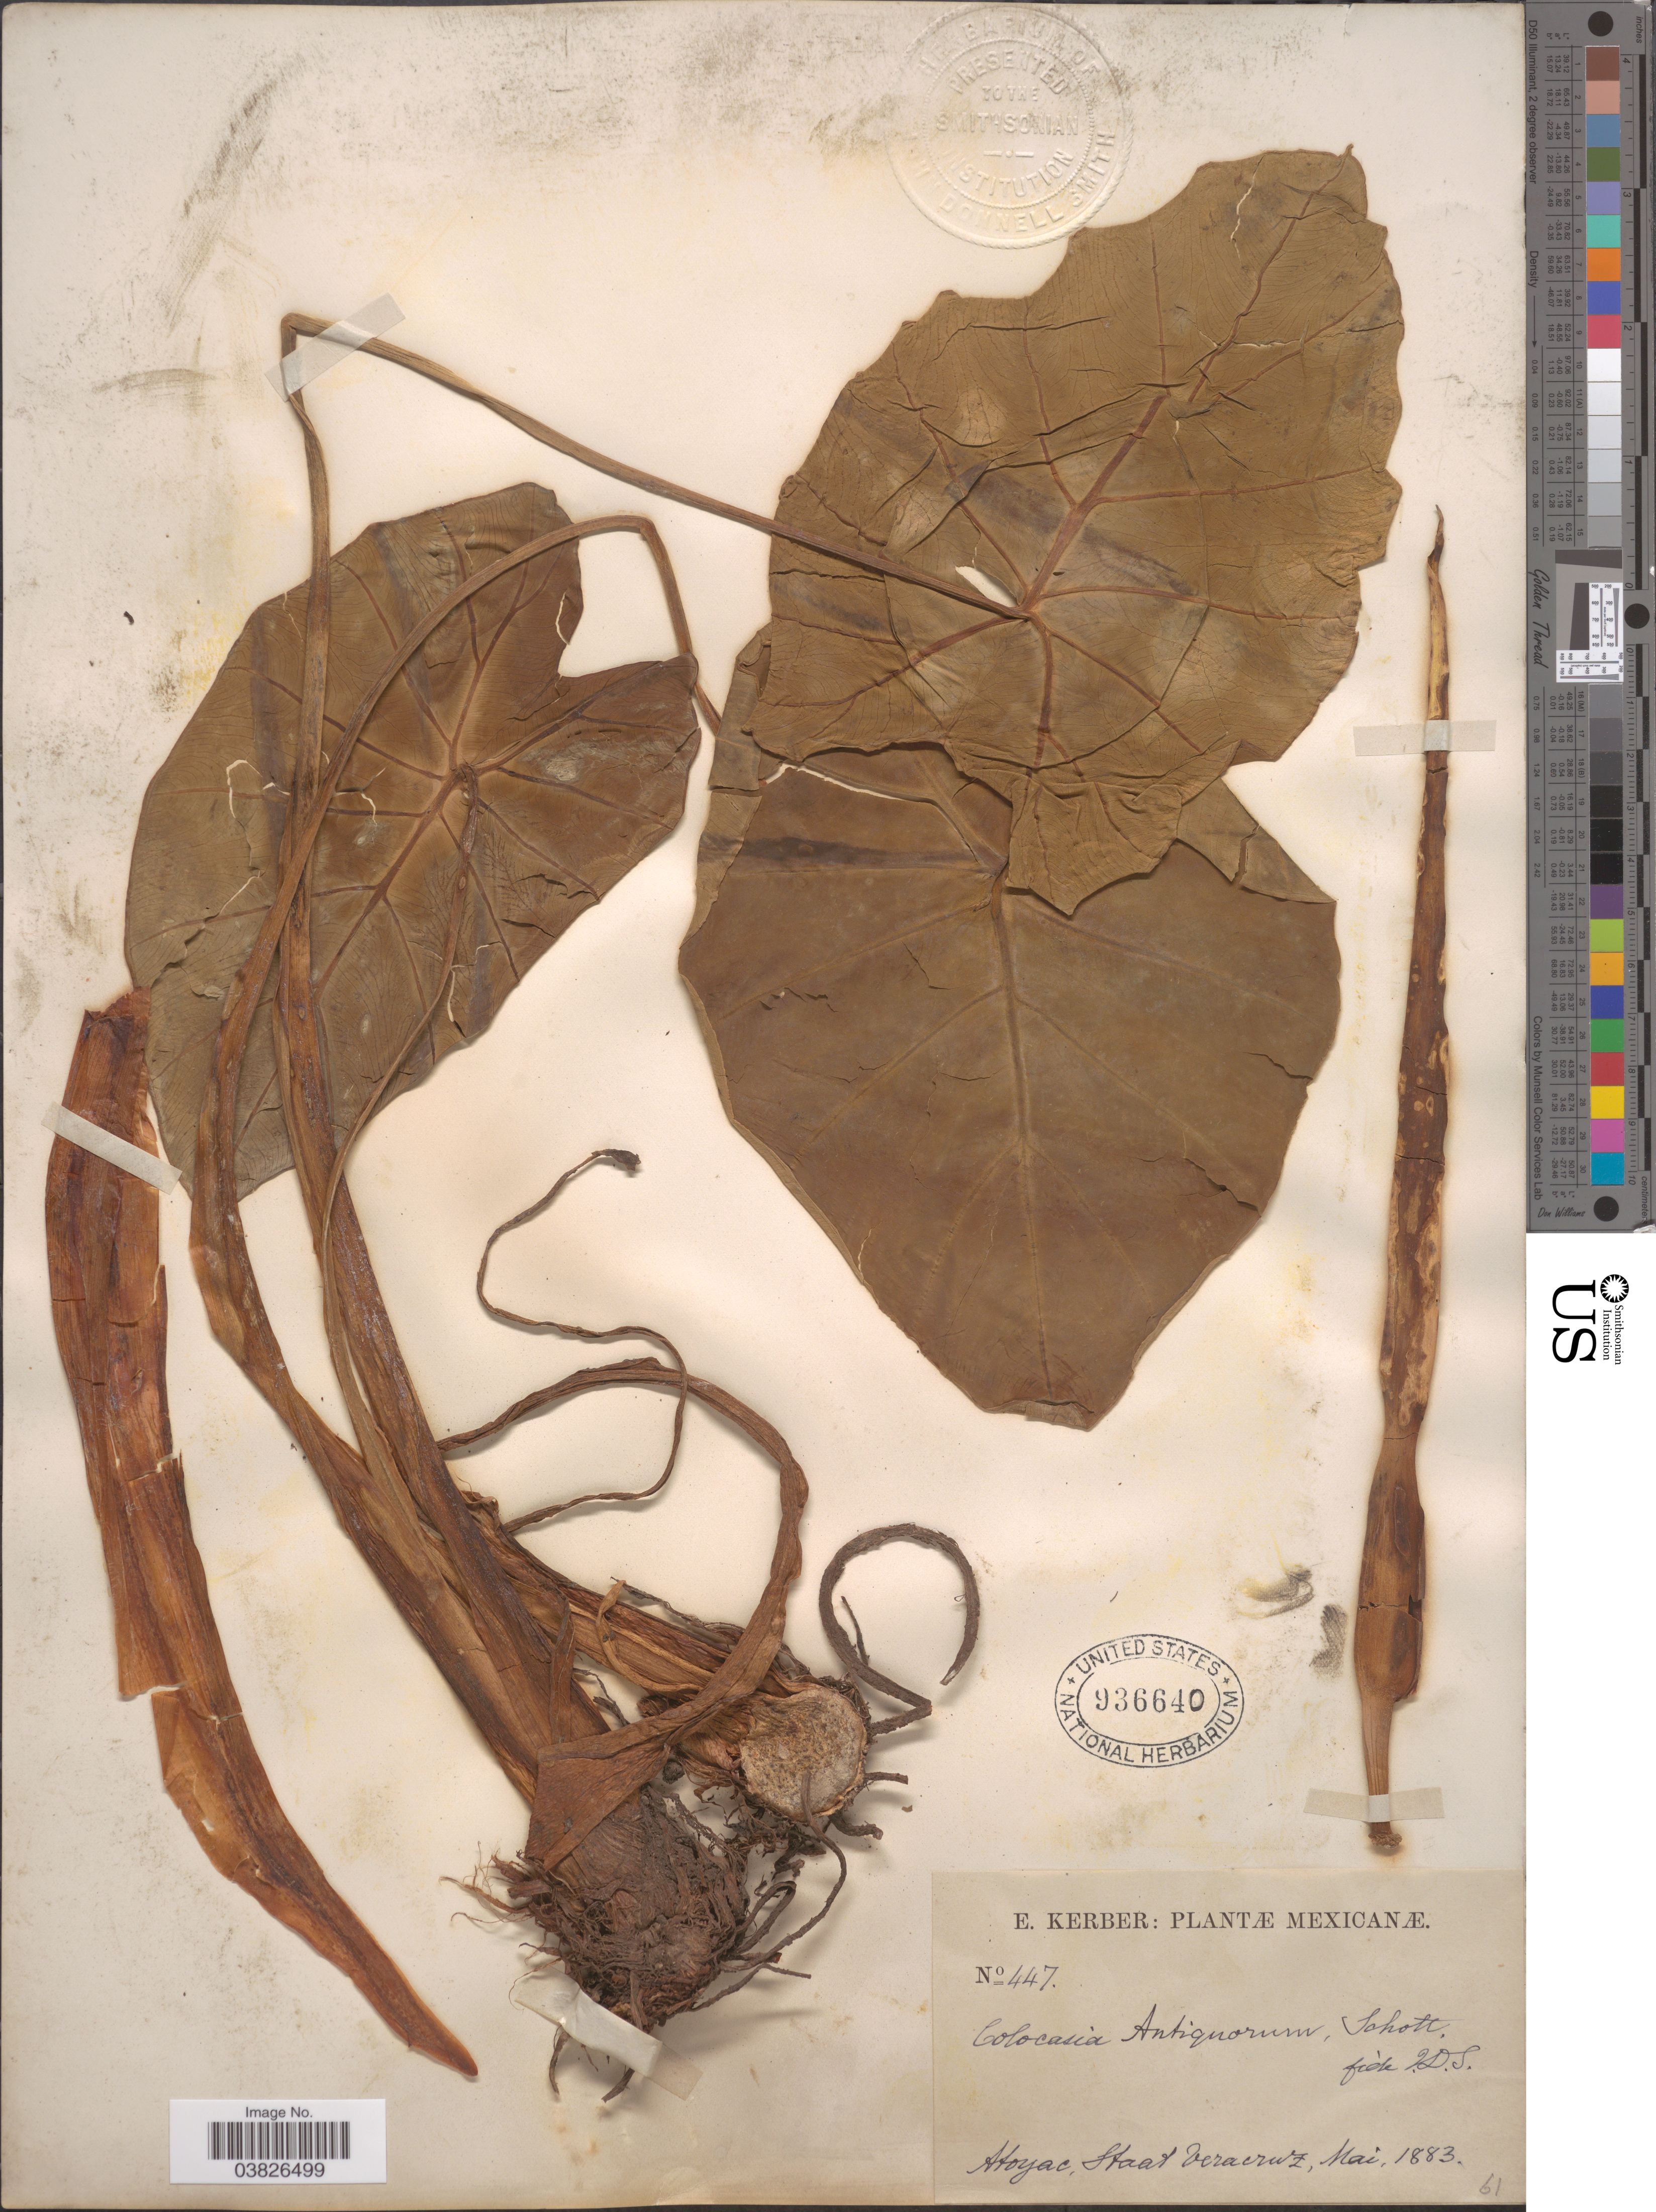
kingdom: Plantae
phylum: Tracheophyta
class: Liliopsida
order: Alismatales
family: Araceae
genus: Colocasia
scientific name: Colocasia antiquorum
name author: Schott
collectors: E. Kerber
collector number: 447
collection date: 1883-05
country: Mexico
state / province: Veracruz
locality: Atoyac, Staat Veracruz.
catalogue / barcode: US 936640